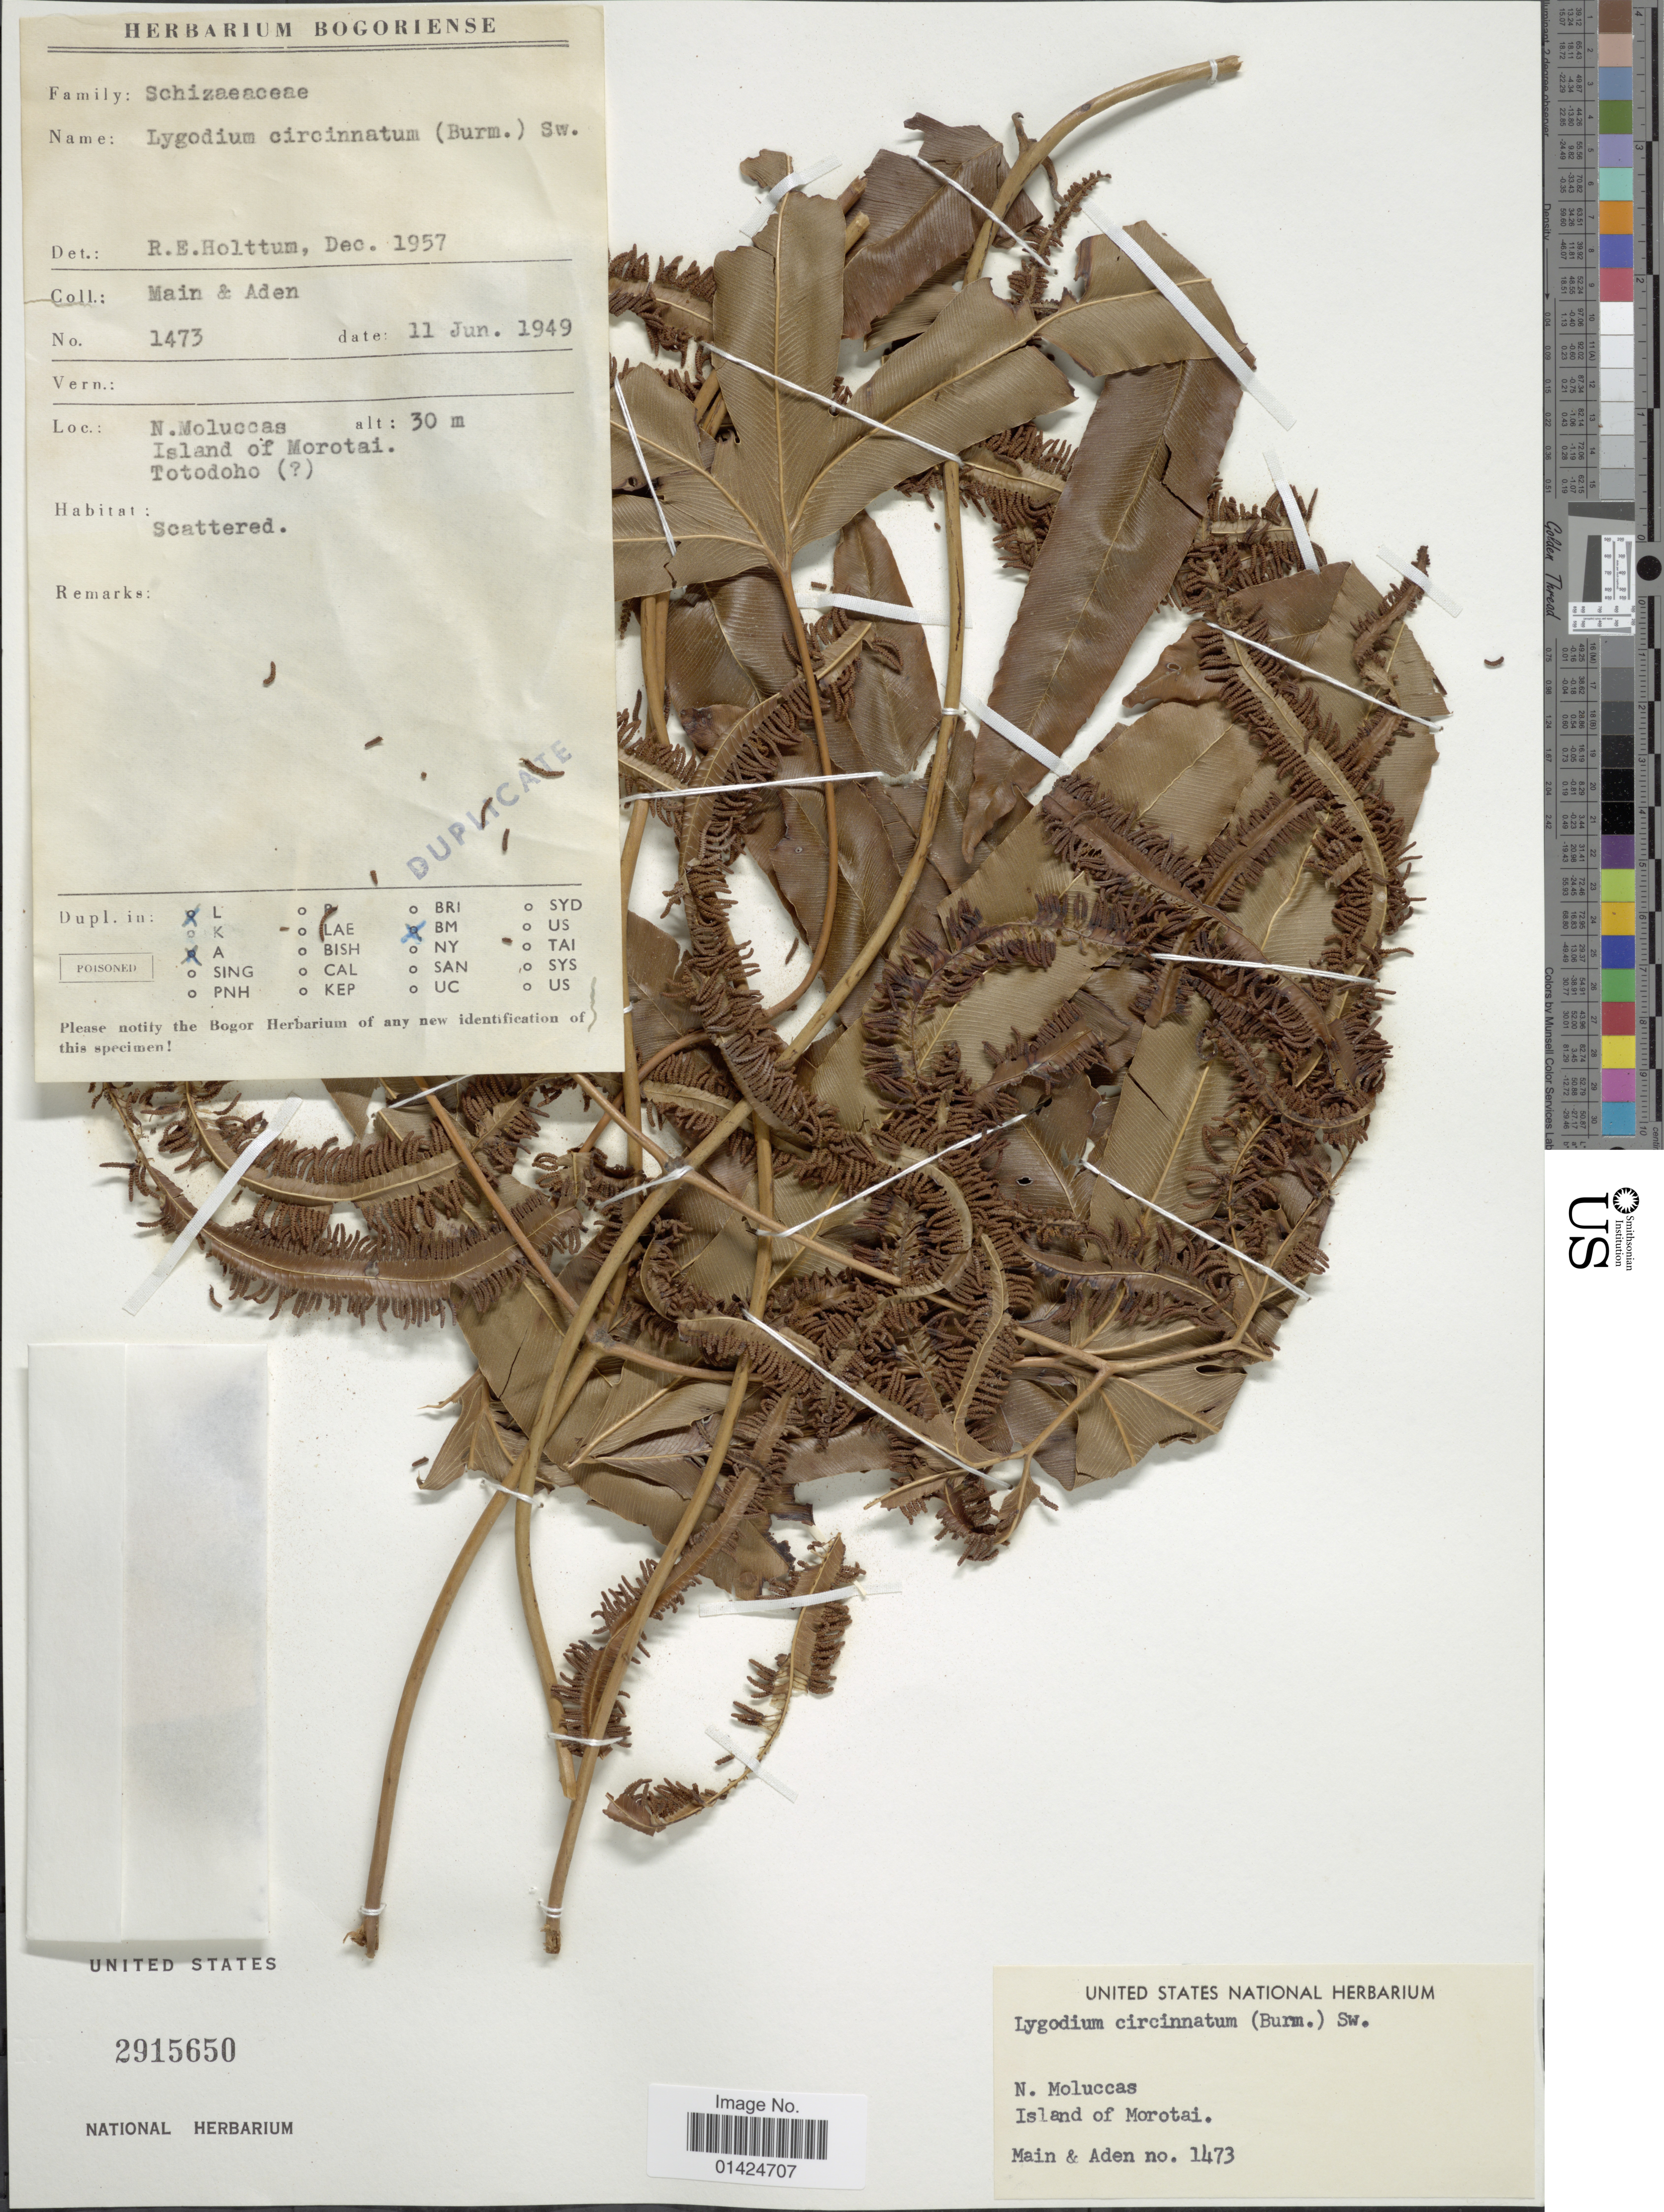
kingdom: Plantae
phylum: Tracheophyta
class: Polypodiopsida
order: Schizaeales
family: Lygodiaceae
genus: Lygodium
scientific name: Lygodium circinnatum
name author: (Burm. f.) Sw.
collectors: -. Main & -- Aden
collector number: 1473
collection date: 1949-06-11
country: Indonesia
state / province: Maluku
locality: N. Moluccas. Island of Morotai. Totodoho [unsure placement]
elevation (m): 30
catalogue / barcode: US 2915650